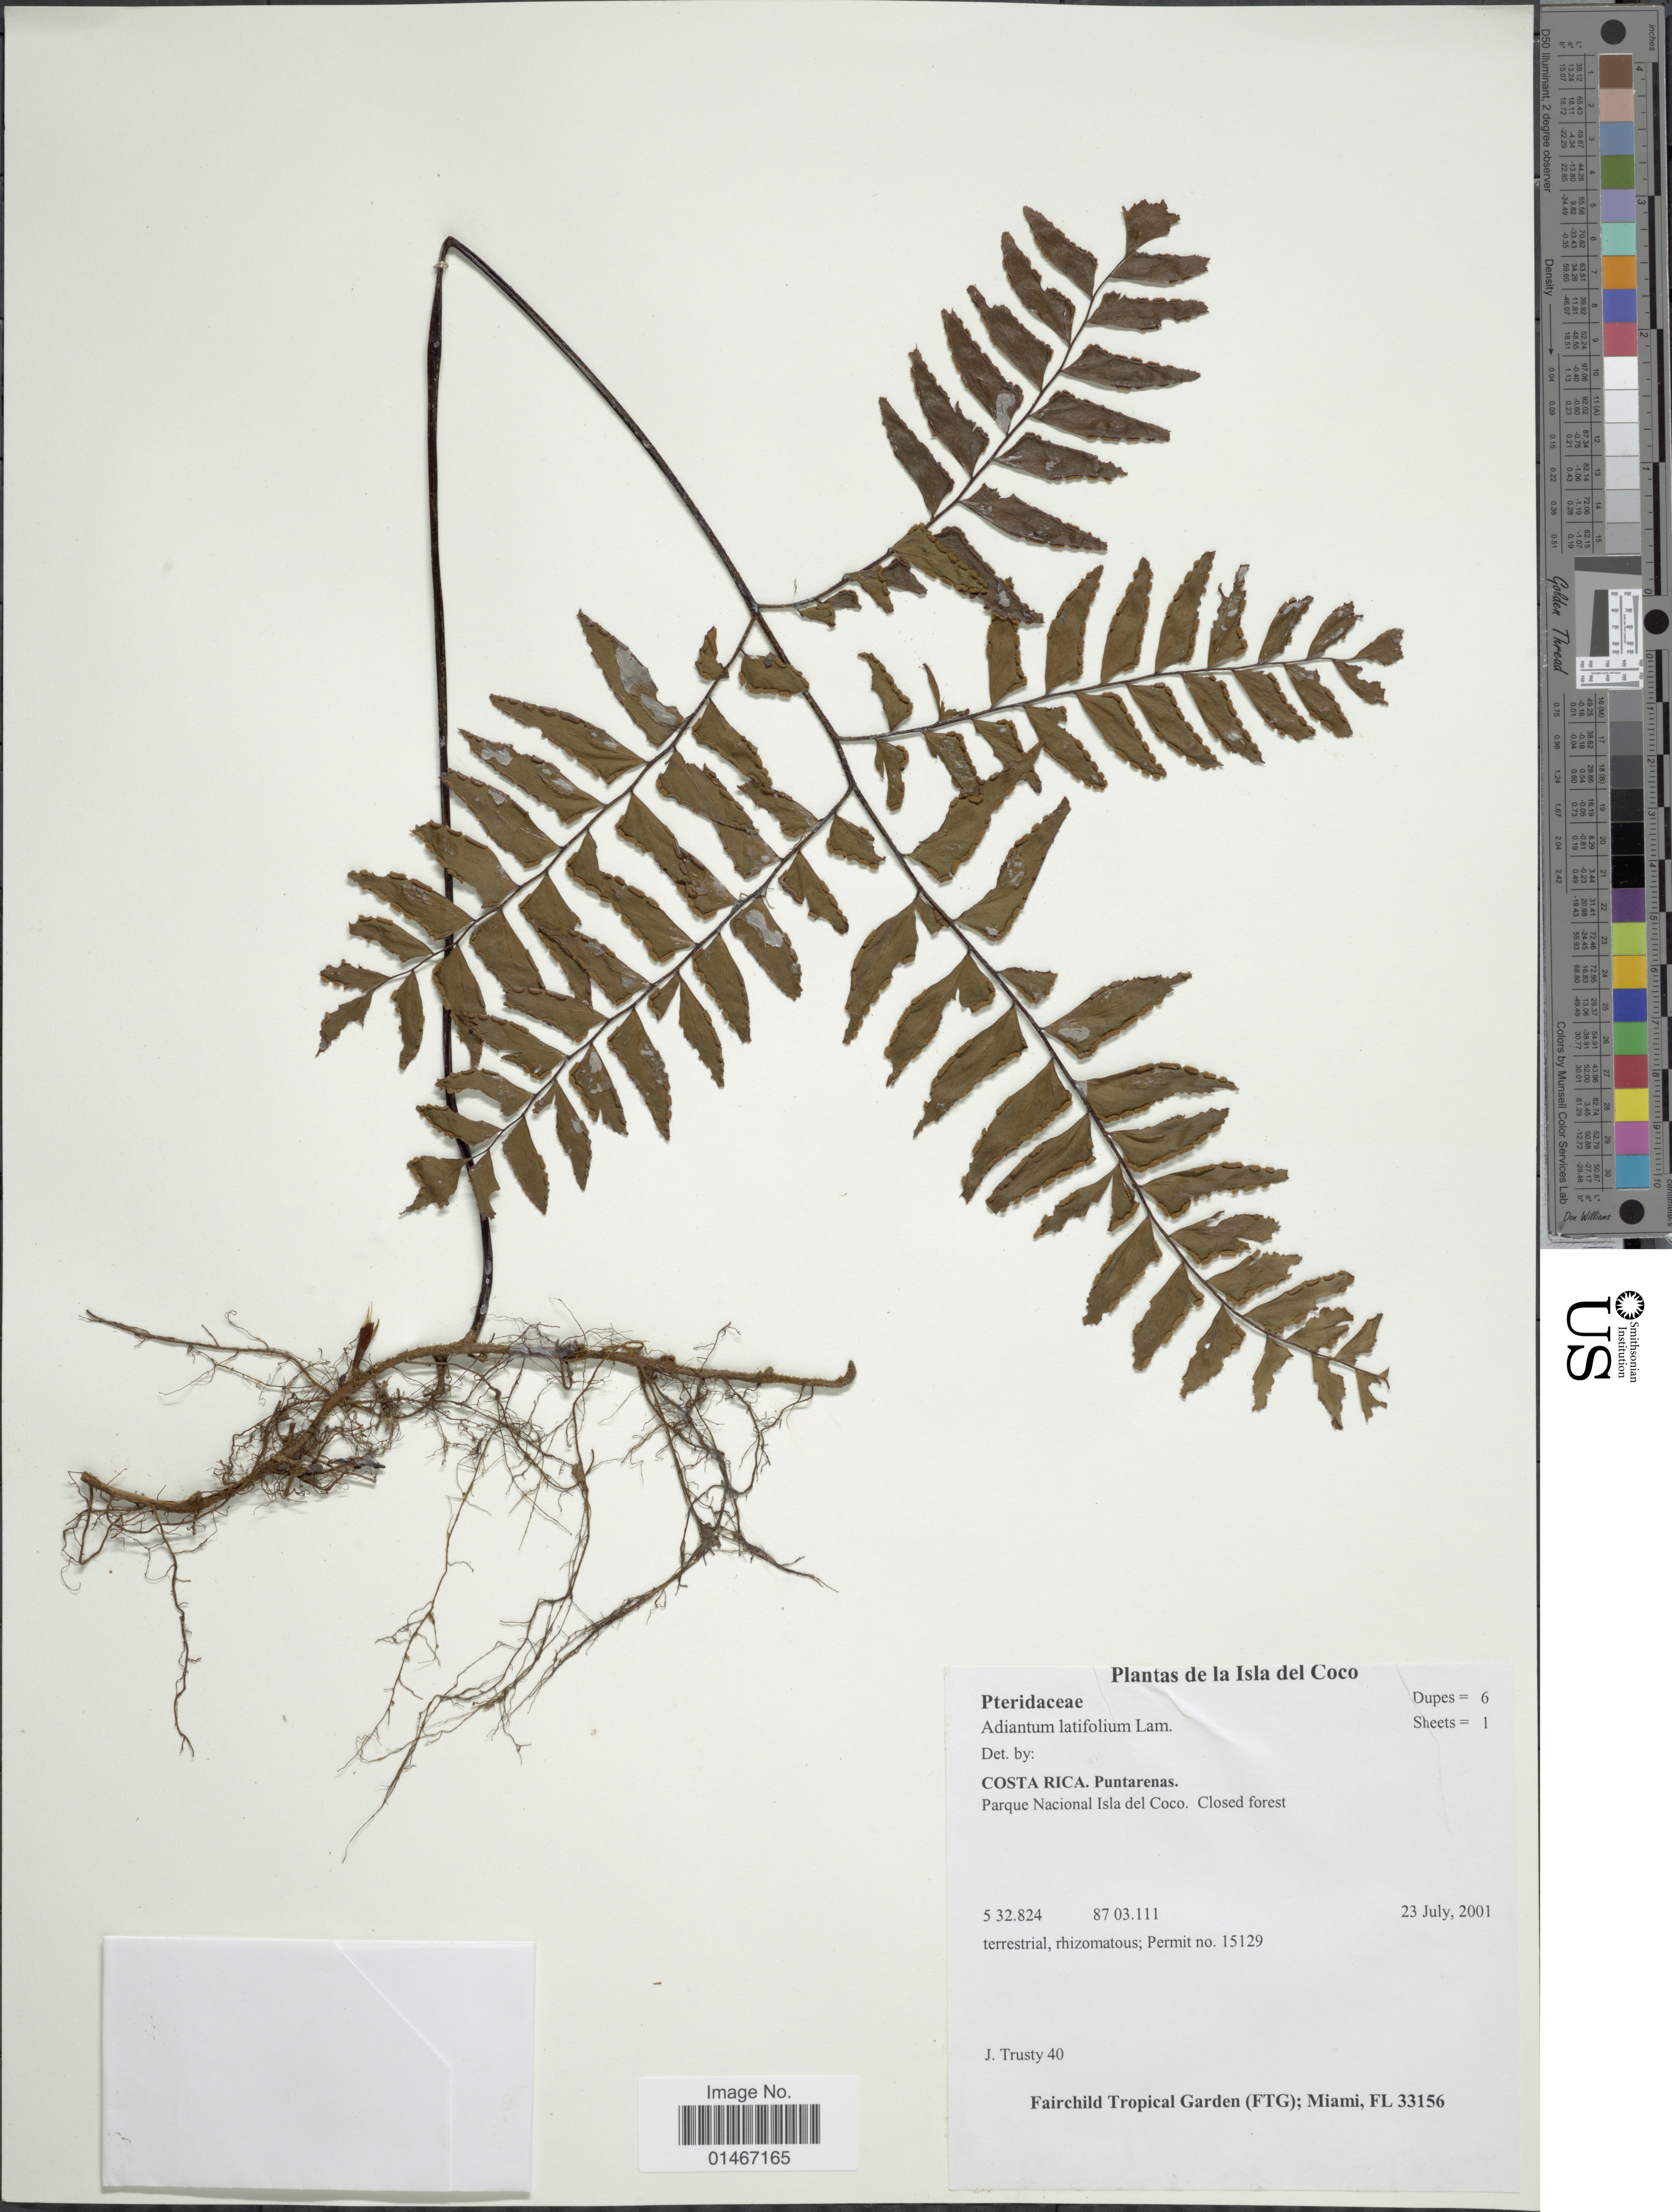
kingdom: Plantae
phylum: Tracheophyta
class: Polypodiopsida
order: Polypodiales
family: Pteridaceae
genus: Adiantum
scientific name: Adiantum latifolium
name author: Lam.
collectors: J. Trusty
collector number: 40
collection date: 2001-07-23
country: Costa Rica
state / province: Puntarenas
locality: Parque Nacional Isla del Coco.